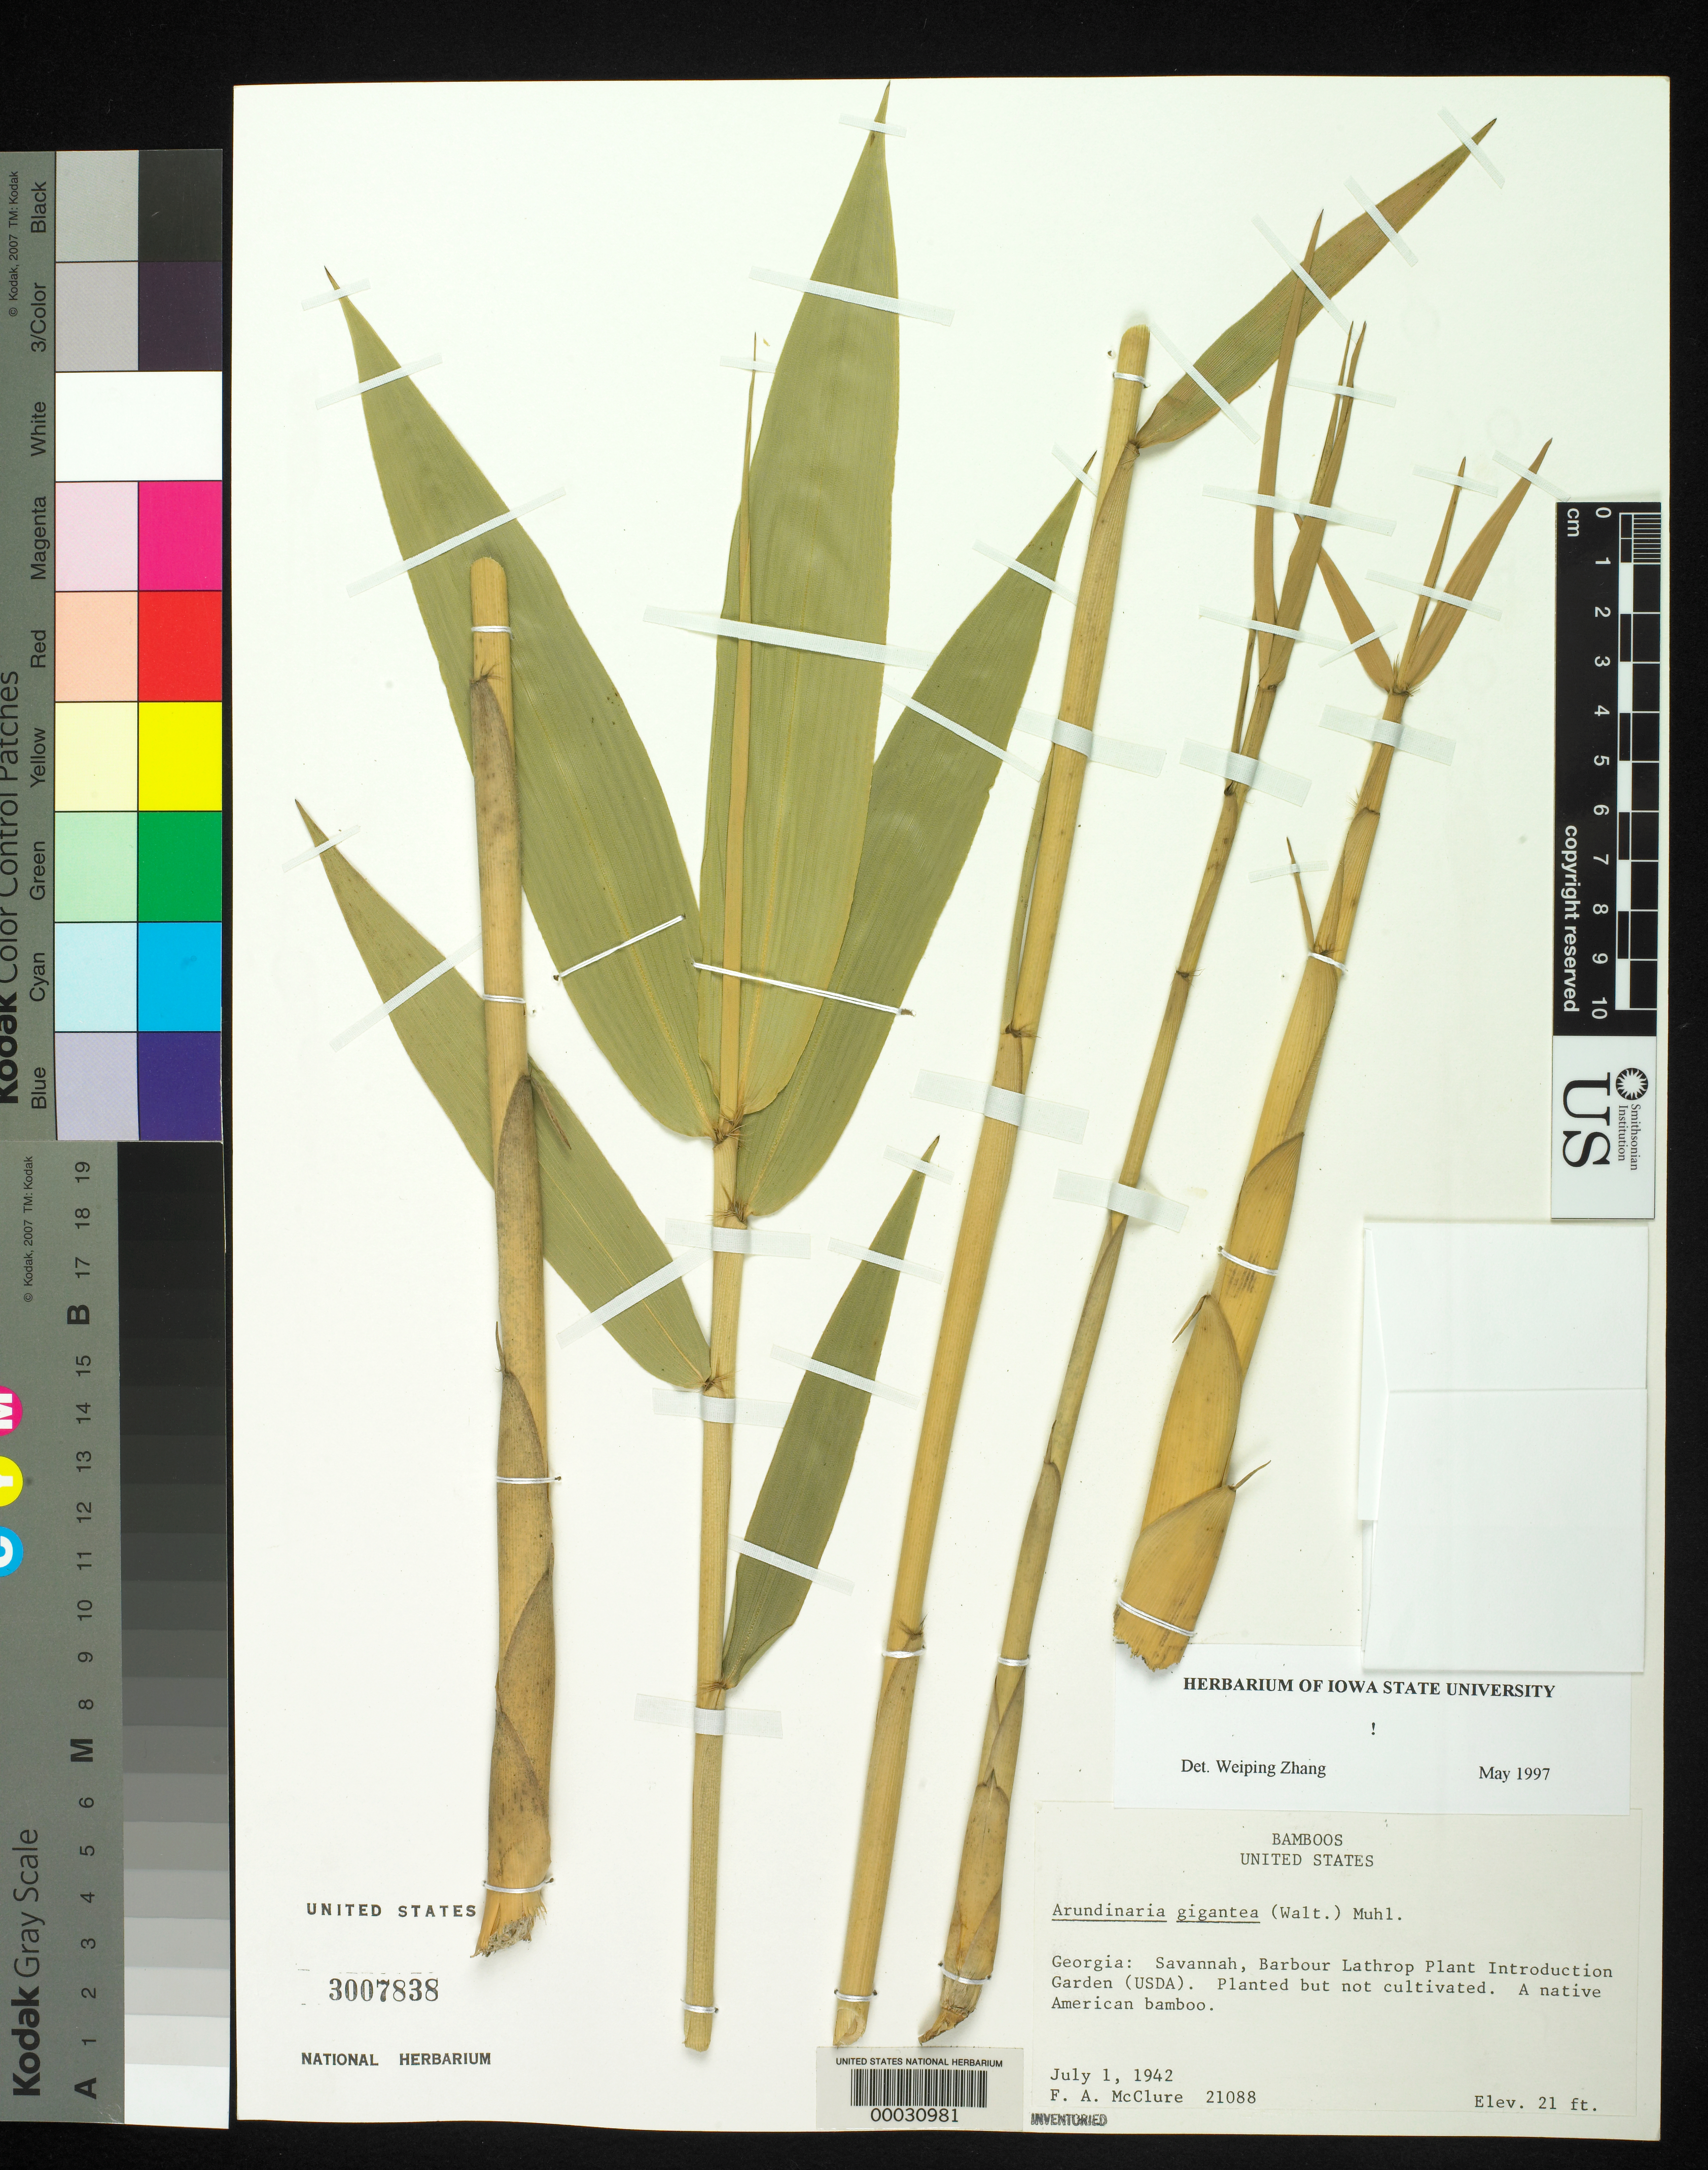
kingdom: Plantae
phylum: Tracheophyta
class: Liliopsida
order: Poales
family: Poaceae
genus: Arundinaria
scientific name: Arundinaria gigantea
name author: (Walter) Muhl.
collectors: F. A. McClure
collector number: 21088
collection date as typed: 01 Jul 1942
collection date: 1942-07-01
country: United States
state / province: Georgia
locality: Barbour lathrop plant introduction garden savannah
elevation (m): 6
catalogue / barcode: US 3007838